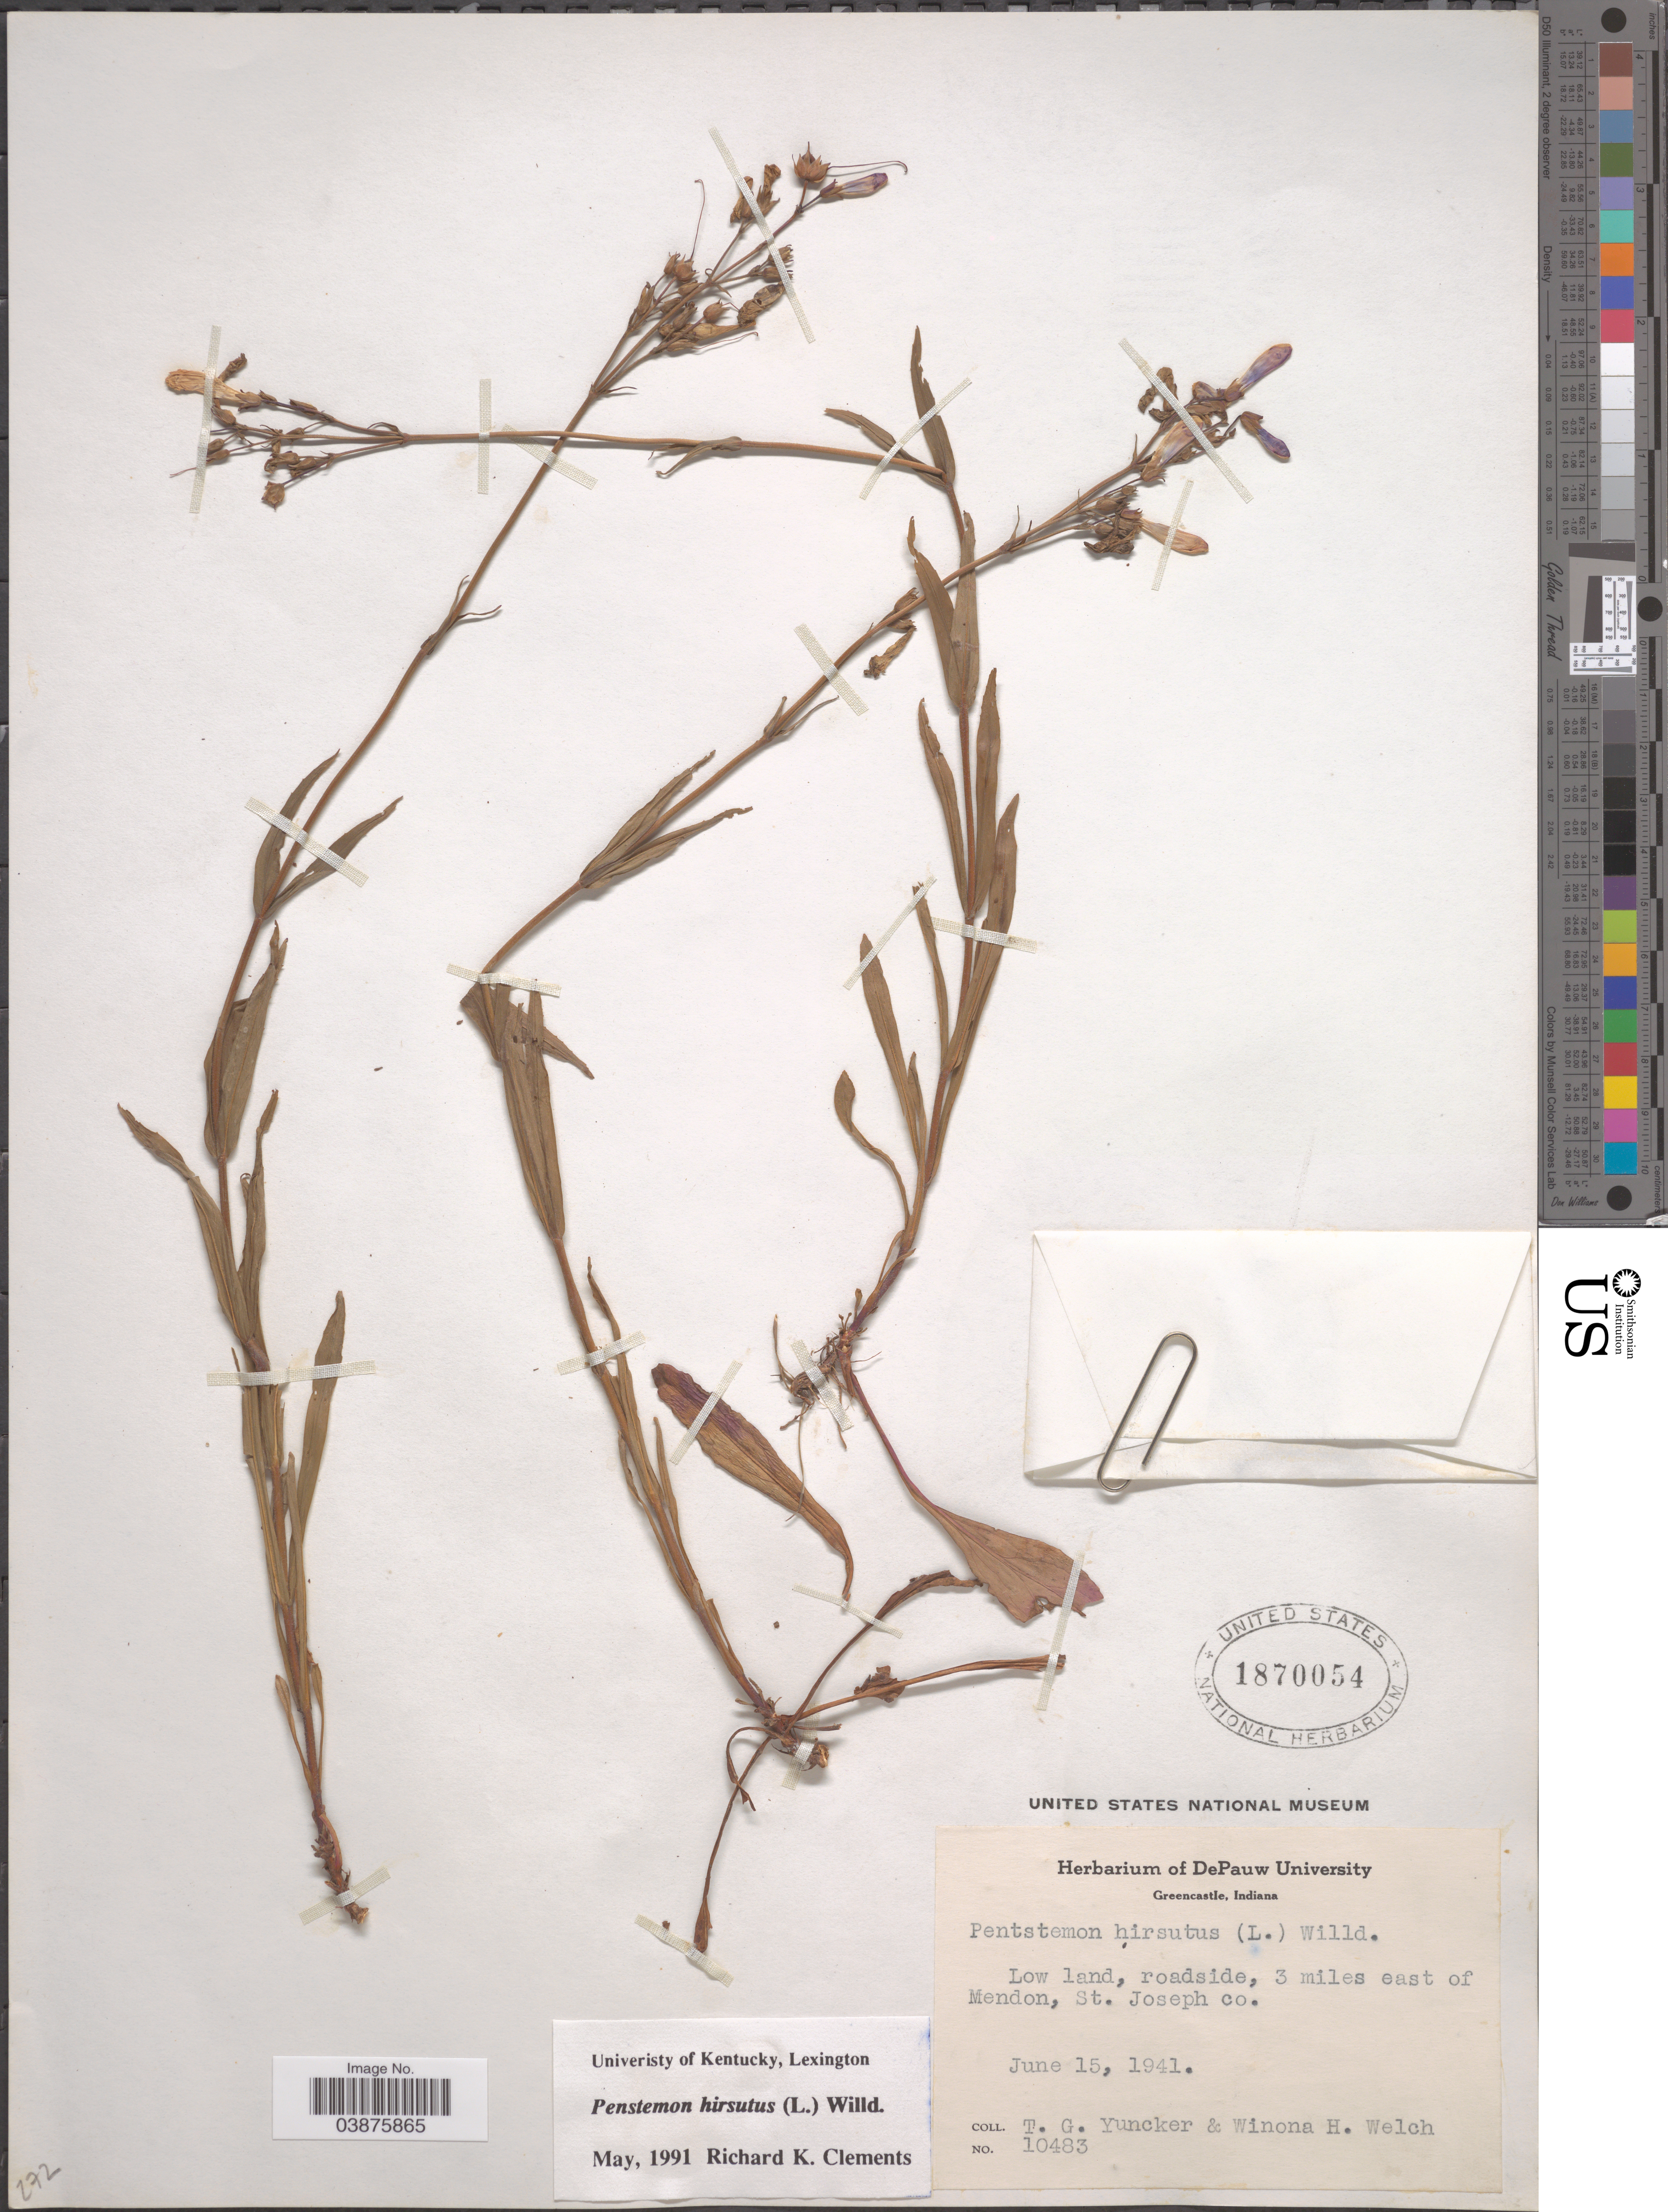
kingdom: Plantae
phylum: Tracheophyta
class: Magnoliopsida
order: Lamiales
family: Plantaginaceae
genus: Penstemon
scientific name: Penstemon hirsutus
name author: (L.) Willd.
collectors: T. G. Yuncker & W. H. Welch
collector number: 10483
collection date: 1941-06-15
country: United States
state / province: Indiana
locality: Low land, roadside, 3 miles east of Mendon, St. Joseph co.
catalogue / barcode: US 1870054